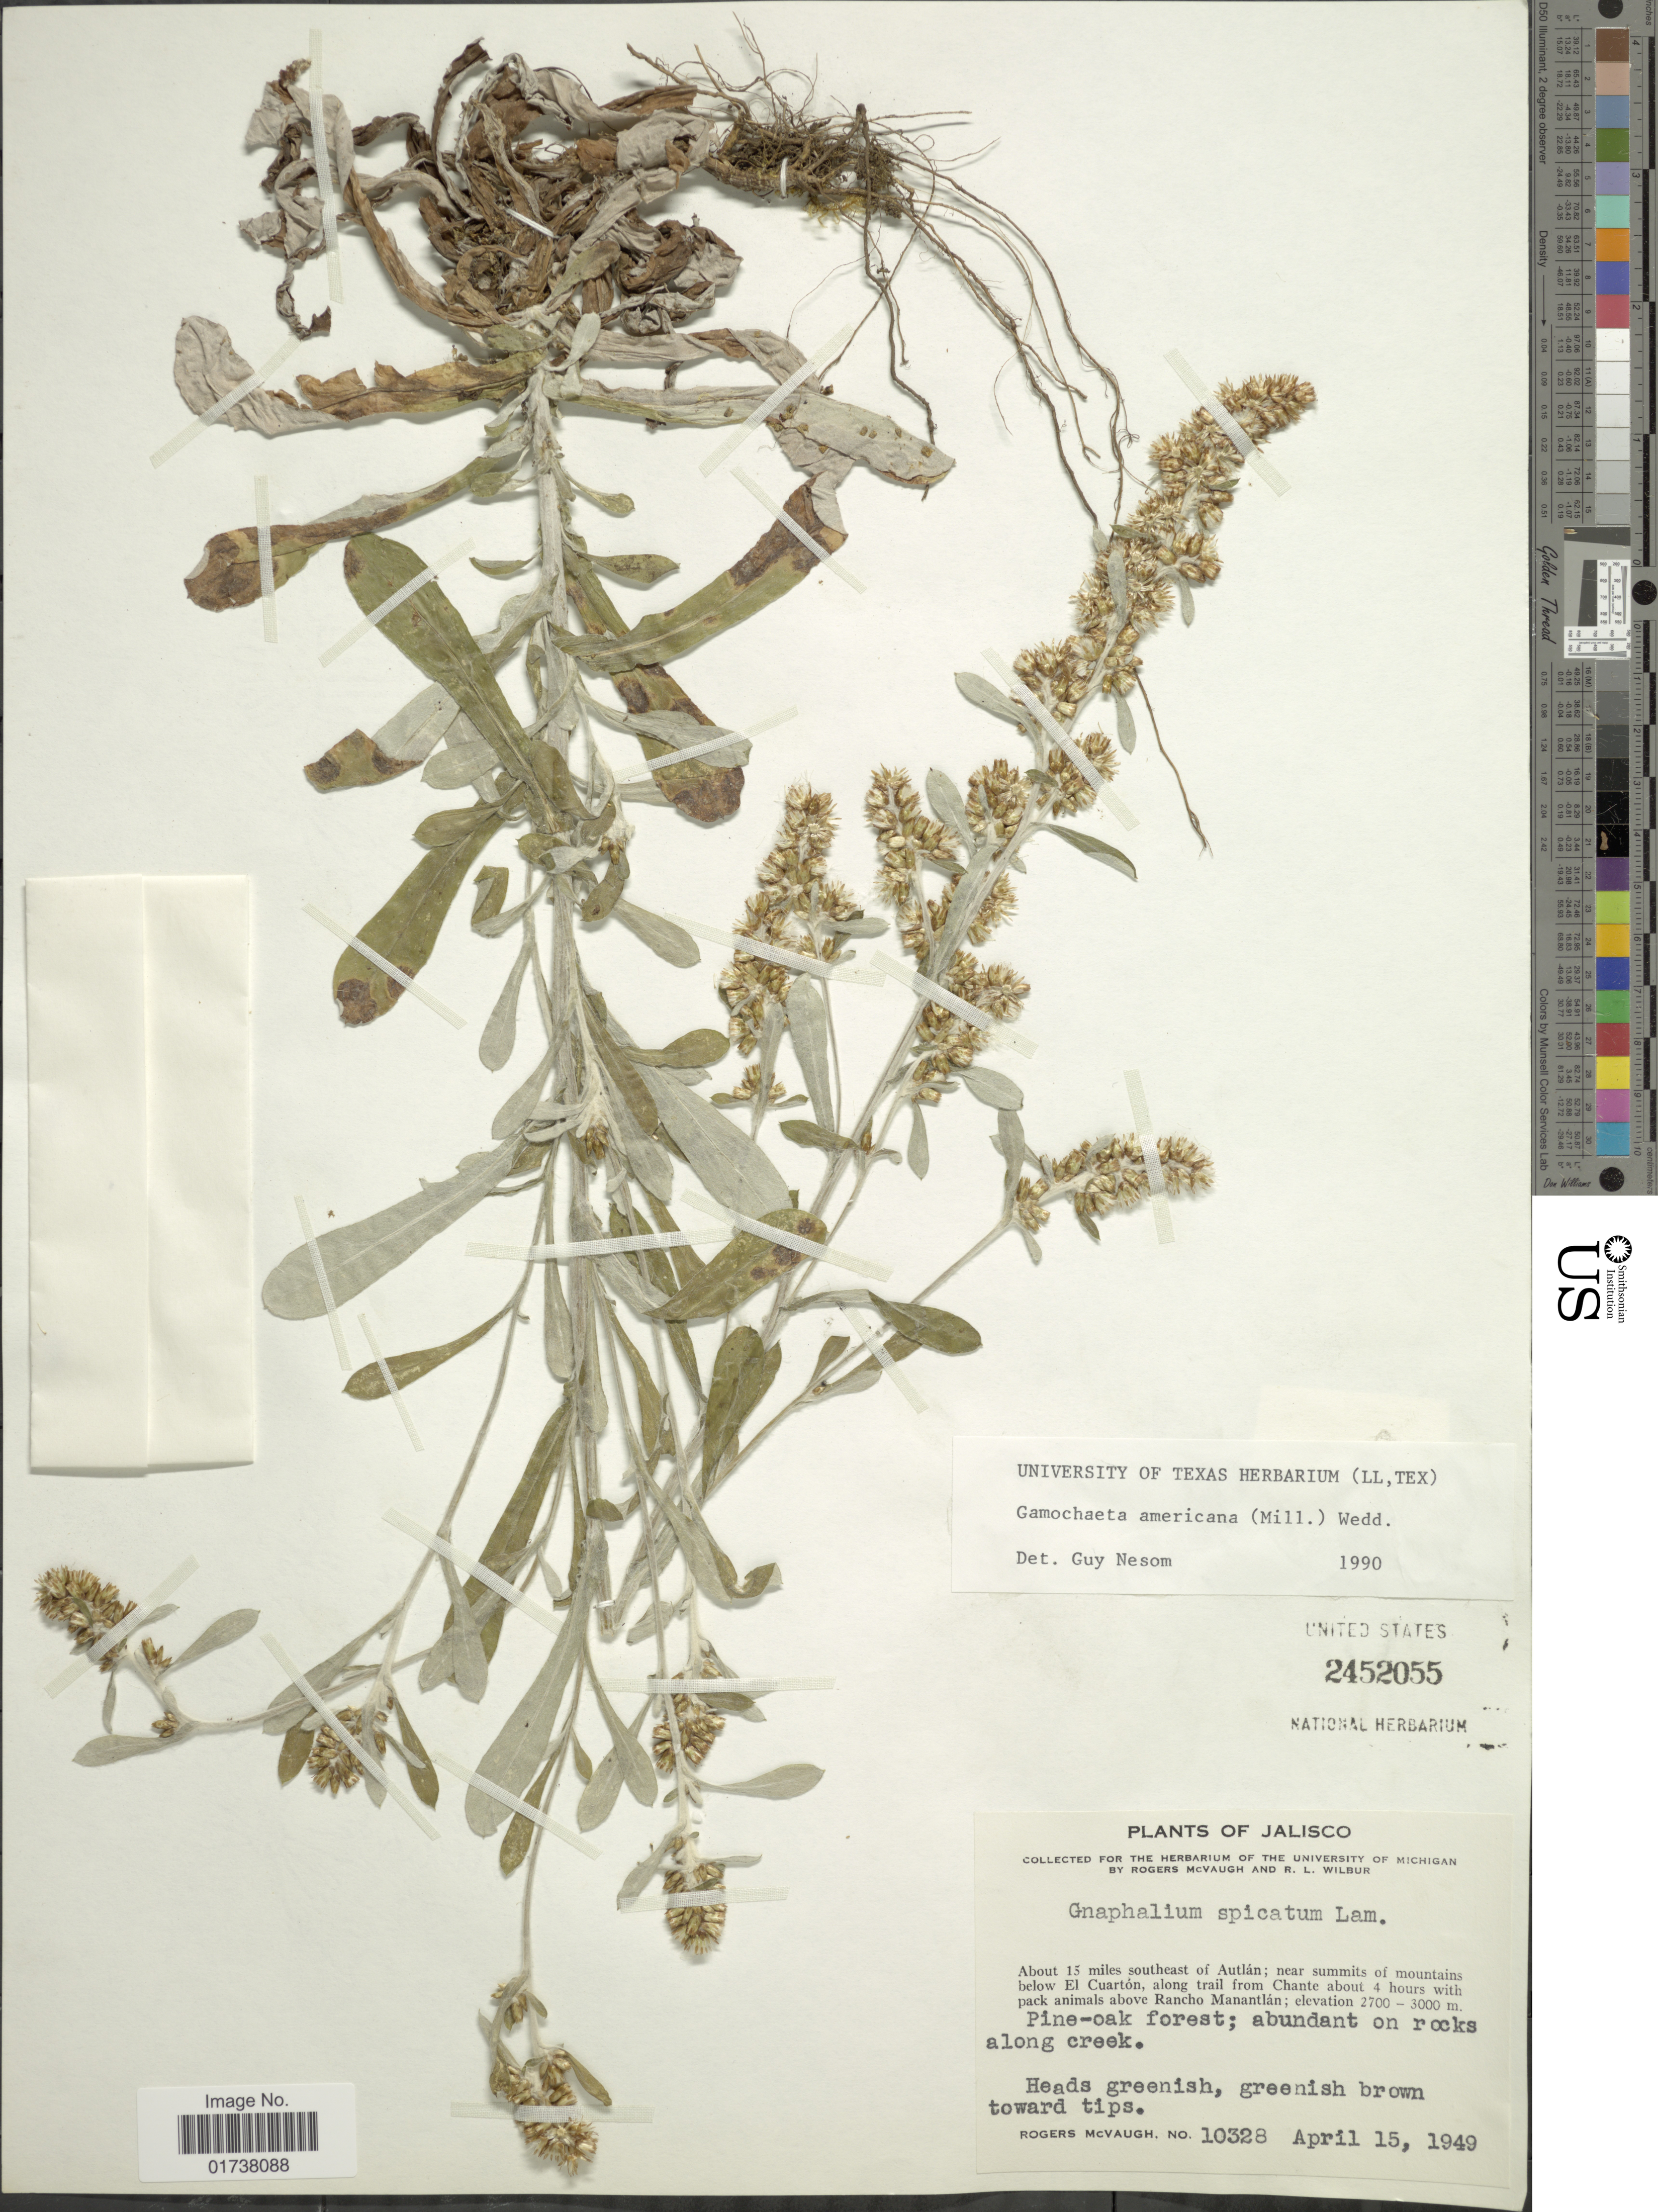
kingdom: Plantae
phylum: Tracheophyta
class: Magnoliopsida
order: Asterales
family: Asteraceae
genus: Gamochaeta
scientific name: Gamochaeta americana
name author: (Mill.) Wedd.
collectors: R. McVaugh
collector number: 10328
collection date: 1949-04-15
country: Mexico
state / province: Jalisco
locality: About 15 miles southeast of Autlan; near summit of mountains below El Cuarton, along trail from Chante about 4 hour with pack animals above Rancho Manantlan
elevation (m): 2700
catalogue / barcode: US 2452055